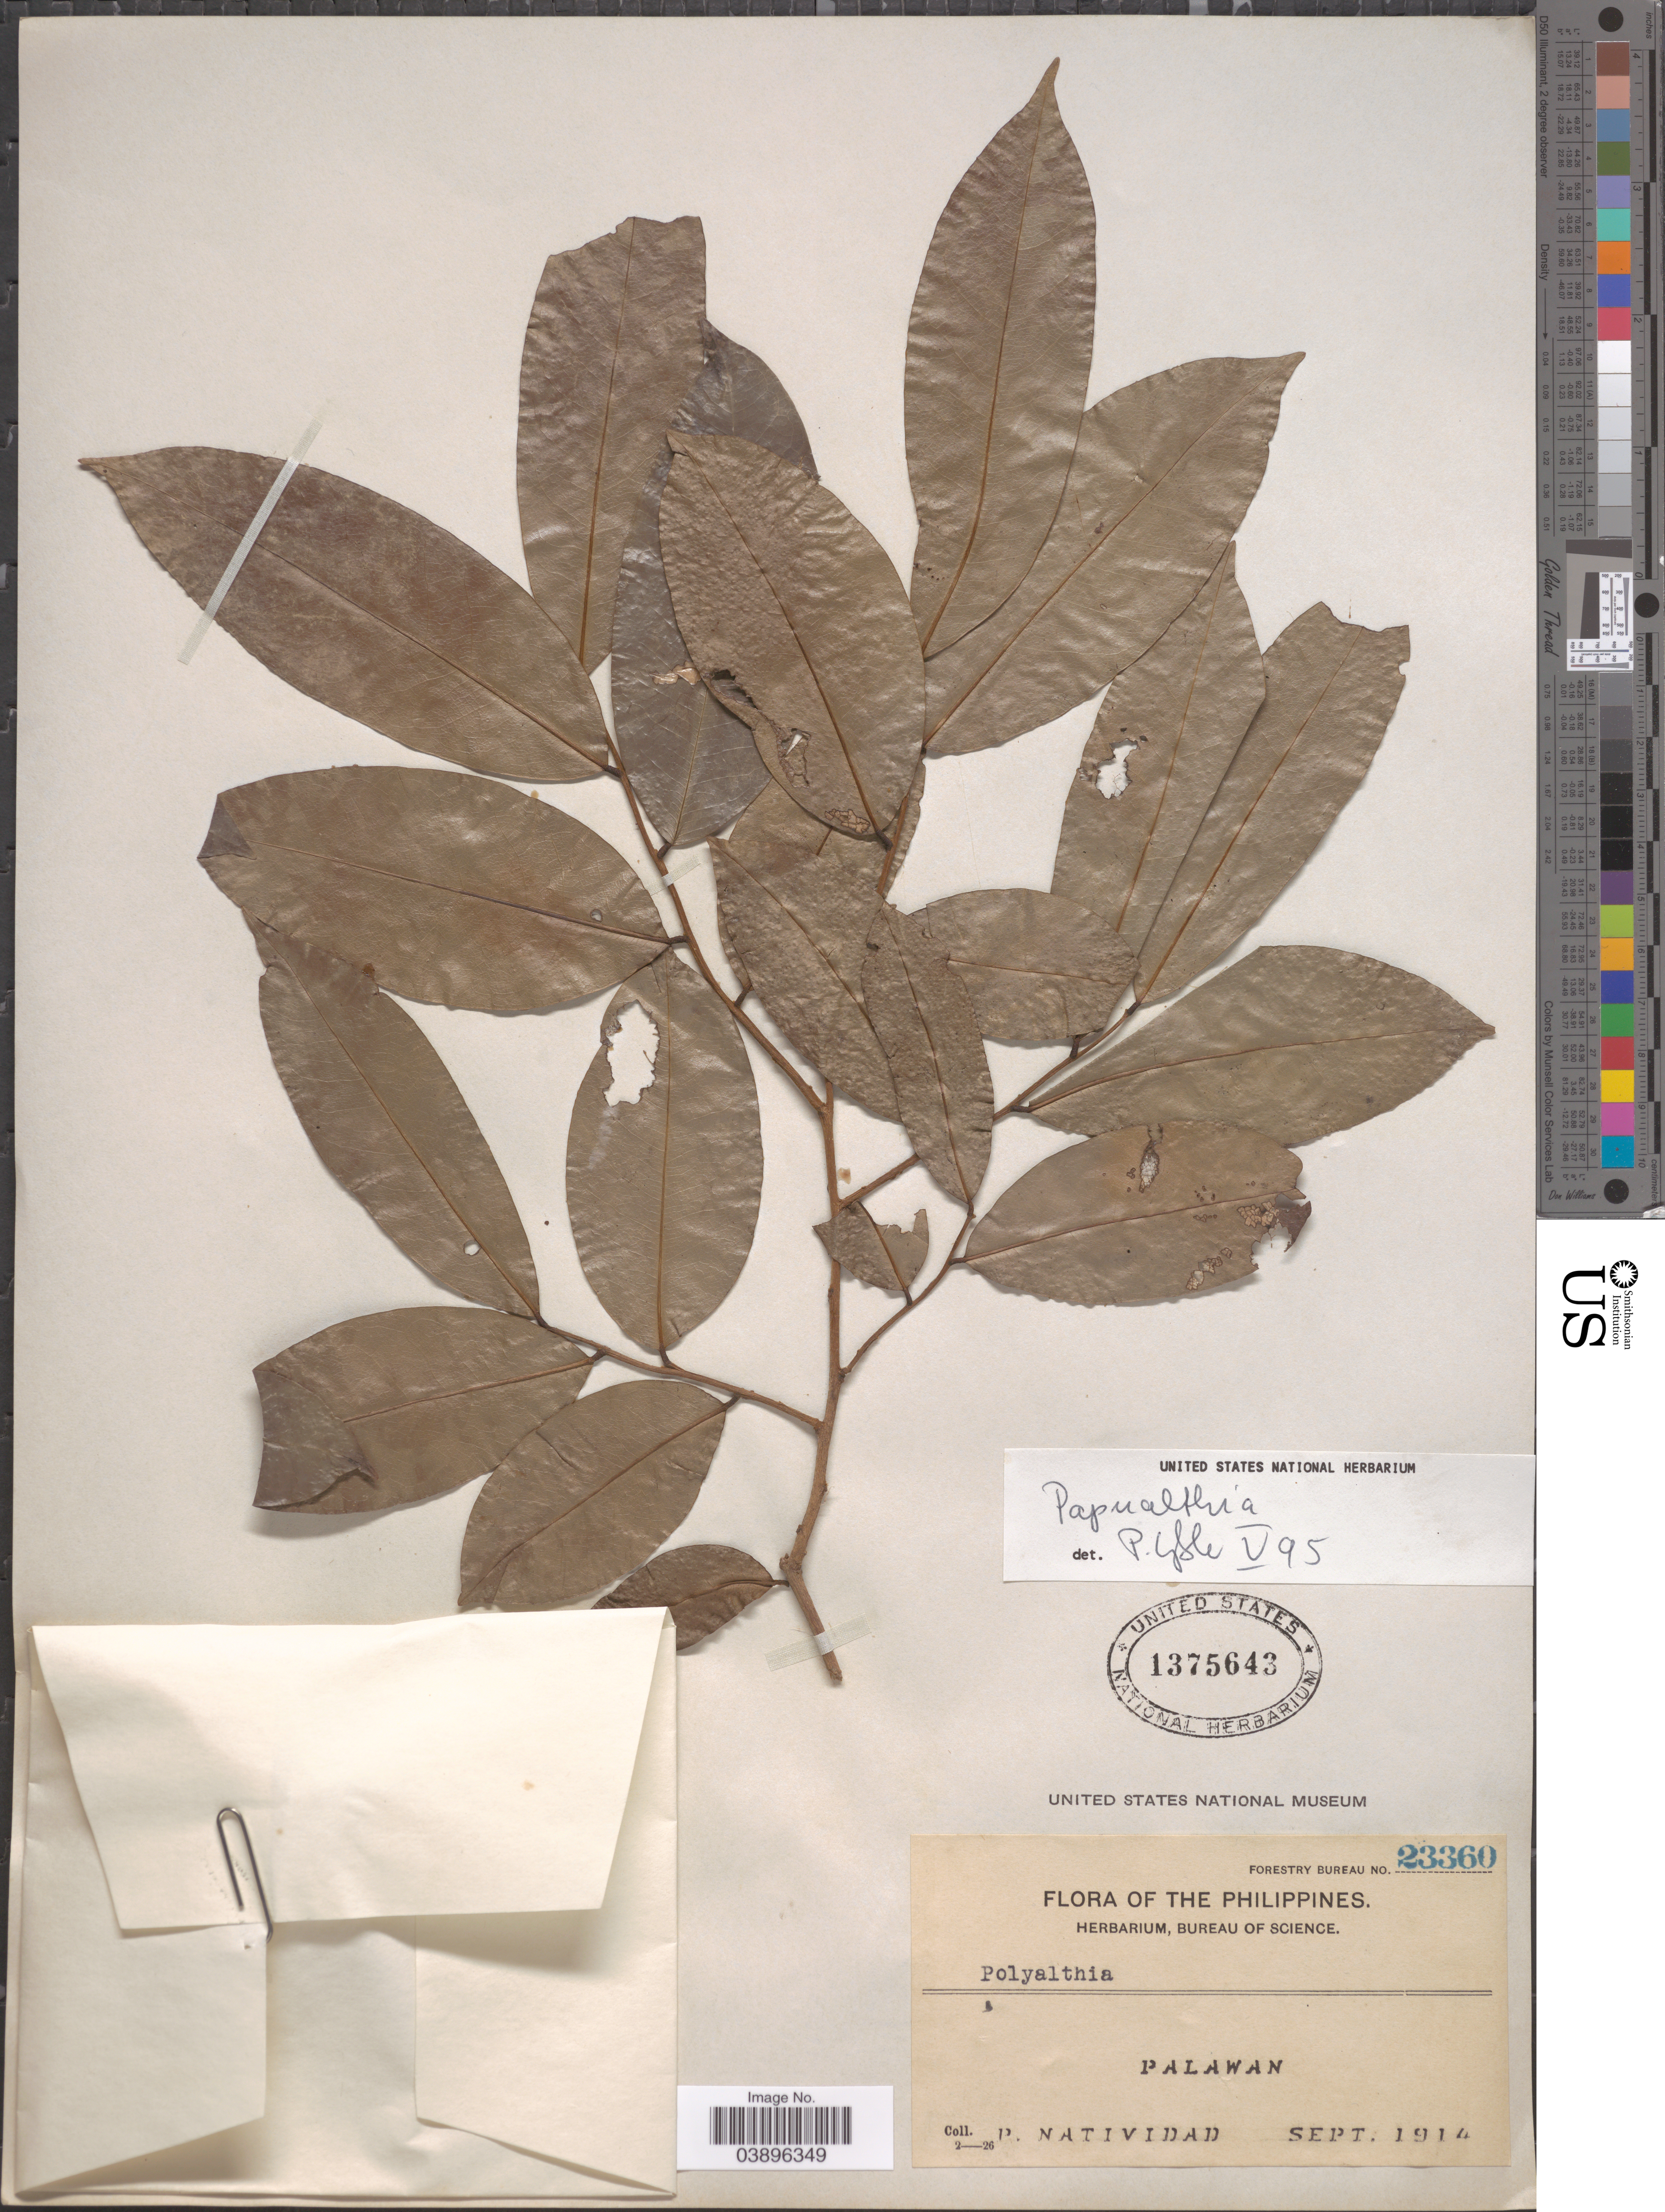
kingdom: Plantae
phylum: Tracheophyta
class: Magnoliopsida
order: Magnoliales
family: Annonaceae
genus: Polyalthia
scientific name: Polyalthia sp.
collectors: P. Natividad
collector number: Forestry Bureau 23360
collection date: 1914-09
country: Philippines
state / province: Mimaropa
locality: Palawan.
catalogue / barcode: US 1375643